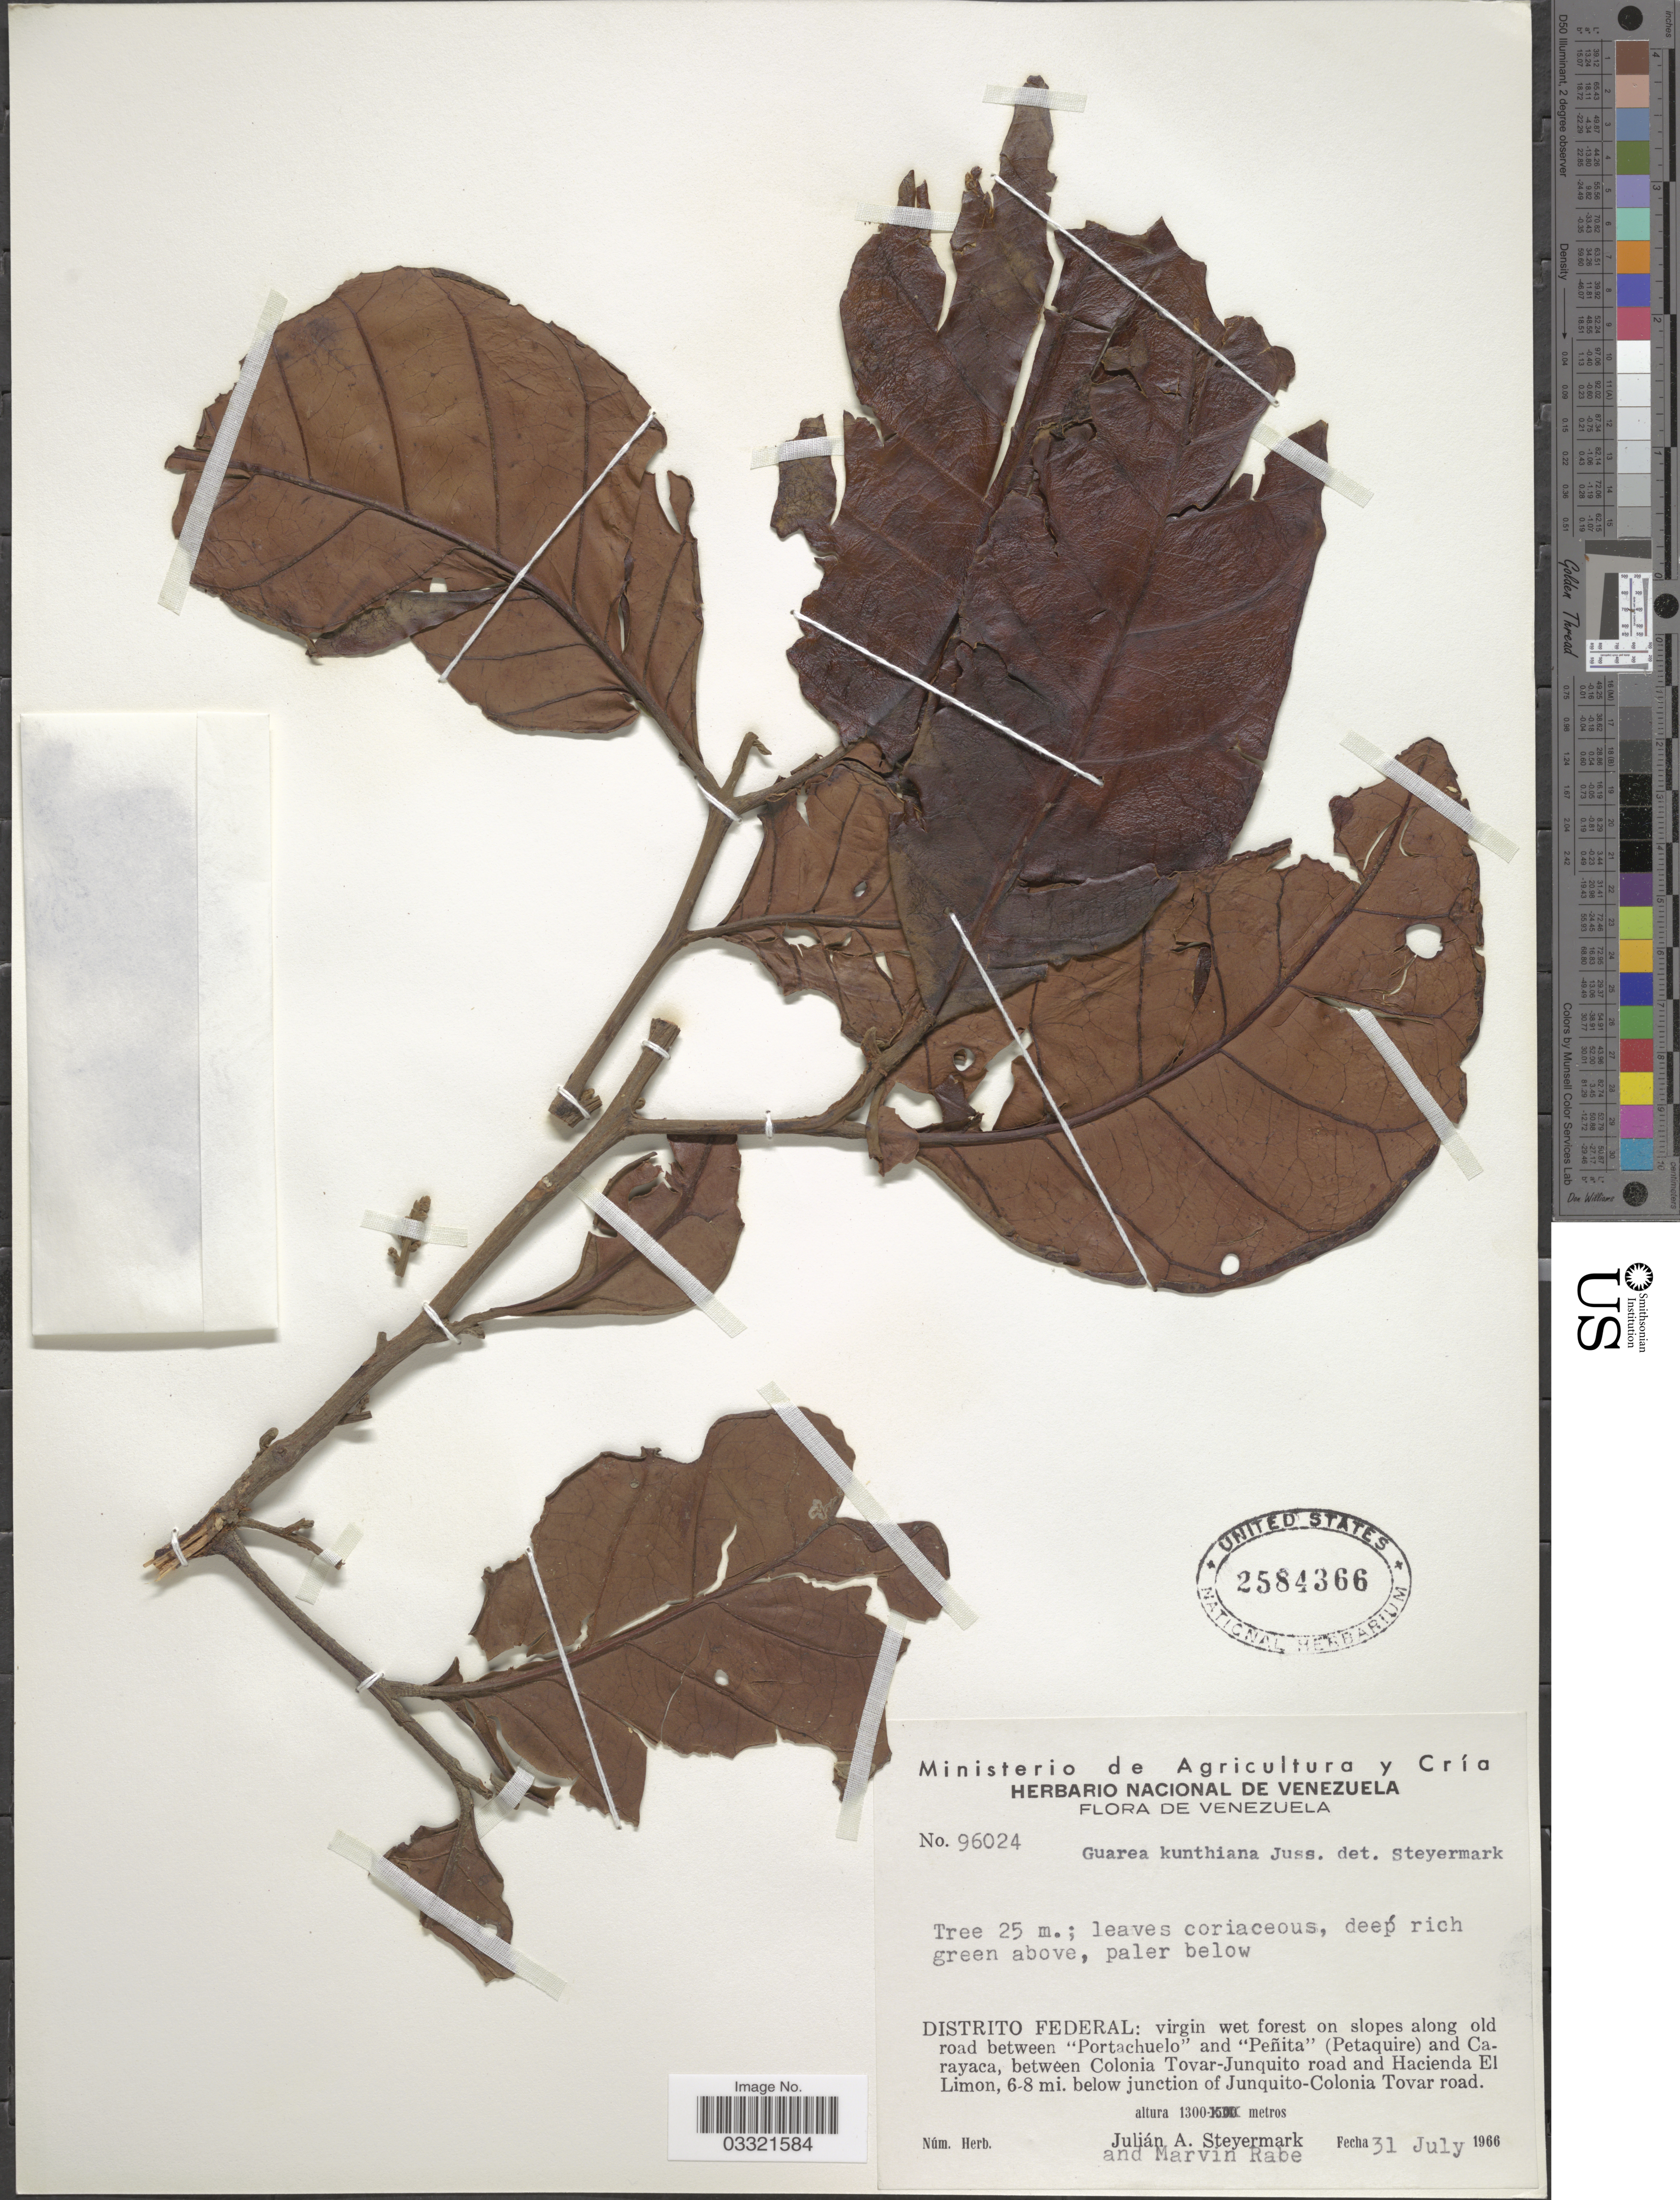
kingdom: Plantae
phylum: Tracheophyta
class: Magnoliopsida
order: Sapindales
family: Meliaceae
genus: Guarea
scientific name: Guarea kunthiana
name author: A. Juss.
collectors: J. Steyermark & M. Rabe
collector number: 96024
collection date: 1966-07-31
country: Venezuela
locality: Distrito Federal: virgin wet forest on slopes along old road between "Portachuelo" and "Peñita" (Petaquire) and Carayaca, between Colonia Tovar-Junquito road and Hacienda El Limon, 6-8 mi. below junction of Junquito-Colonia Tovar road.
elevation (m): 1300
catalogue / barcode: US 2584366